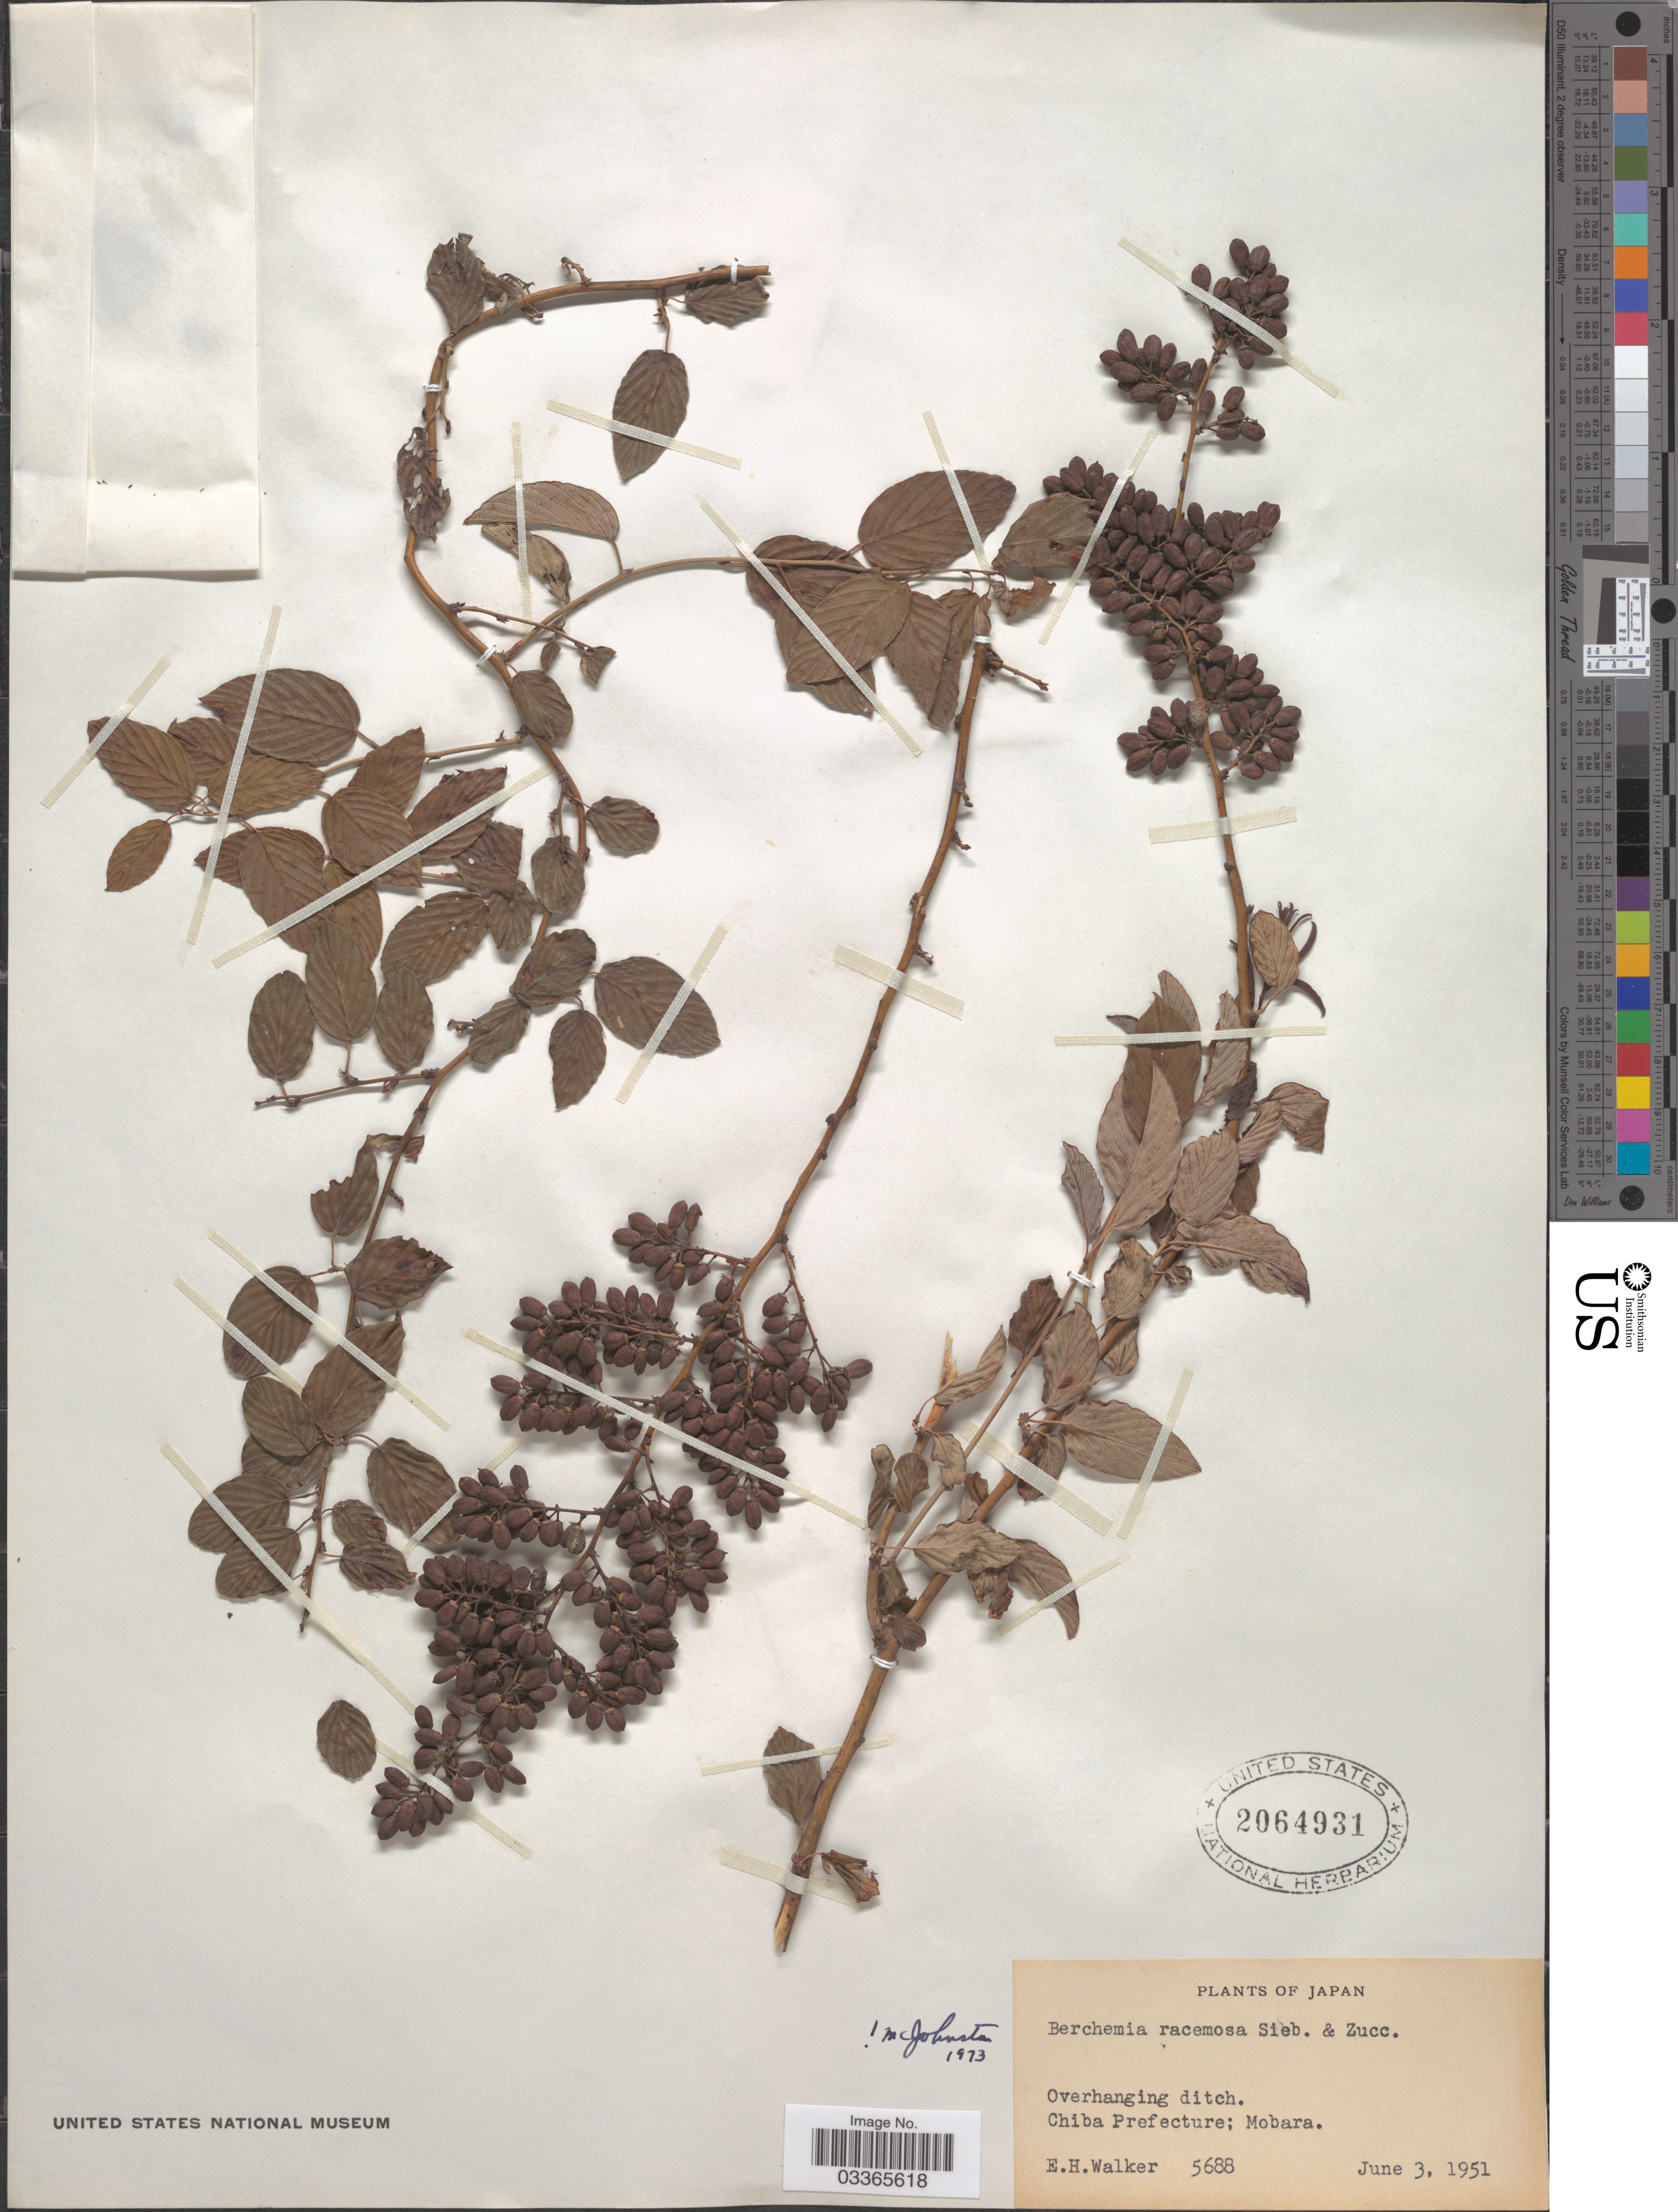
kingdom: Plantae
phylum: Tracheophyta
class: Magnoliopsida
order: Rosales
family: Rhamnaceae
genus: Berchemia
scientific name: Berchemia racemosa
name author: Siebold & Zucc.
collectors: E. H. Walker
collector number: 5688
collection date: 1951-06-03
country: Japan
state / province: Tiba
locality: Chiba Prefecture; Mobara.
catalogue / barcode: US 2064931